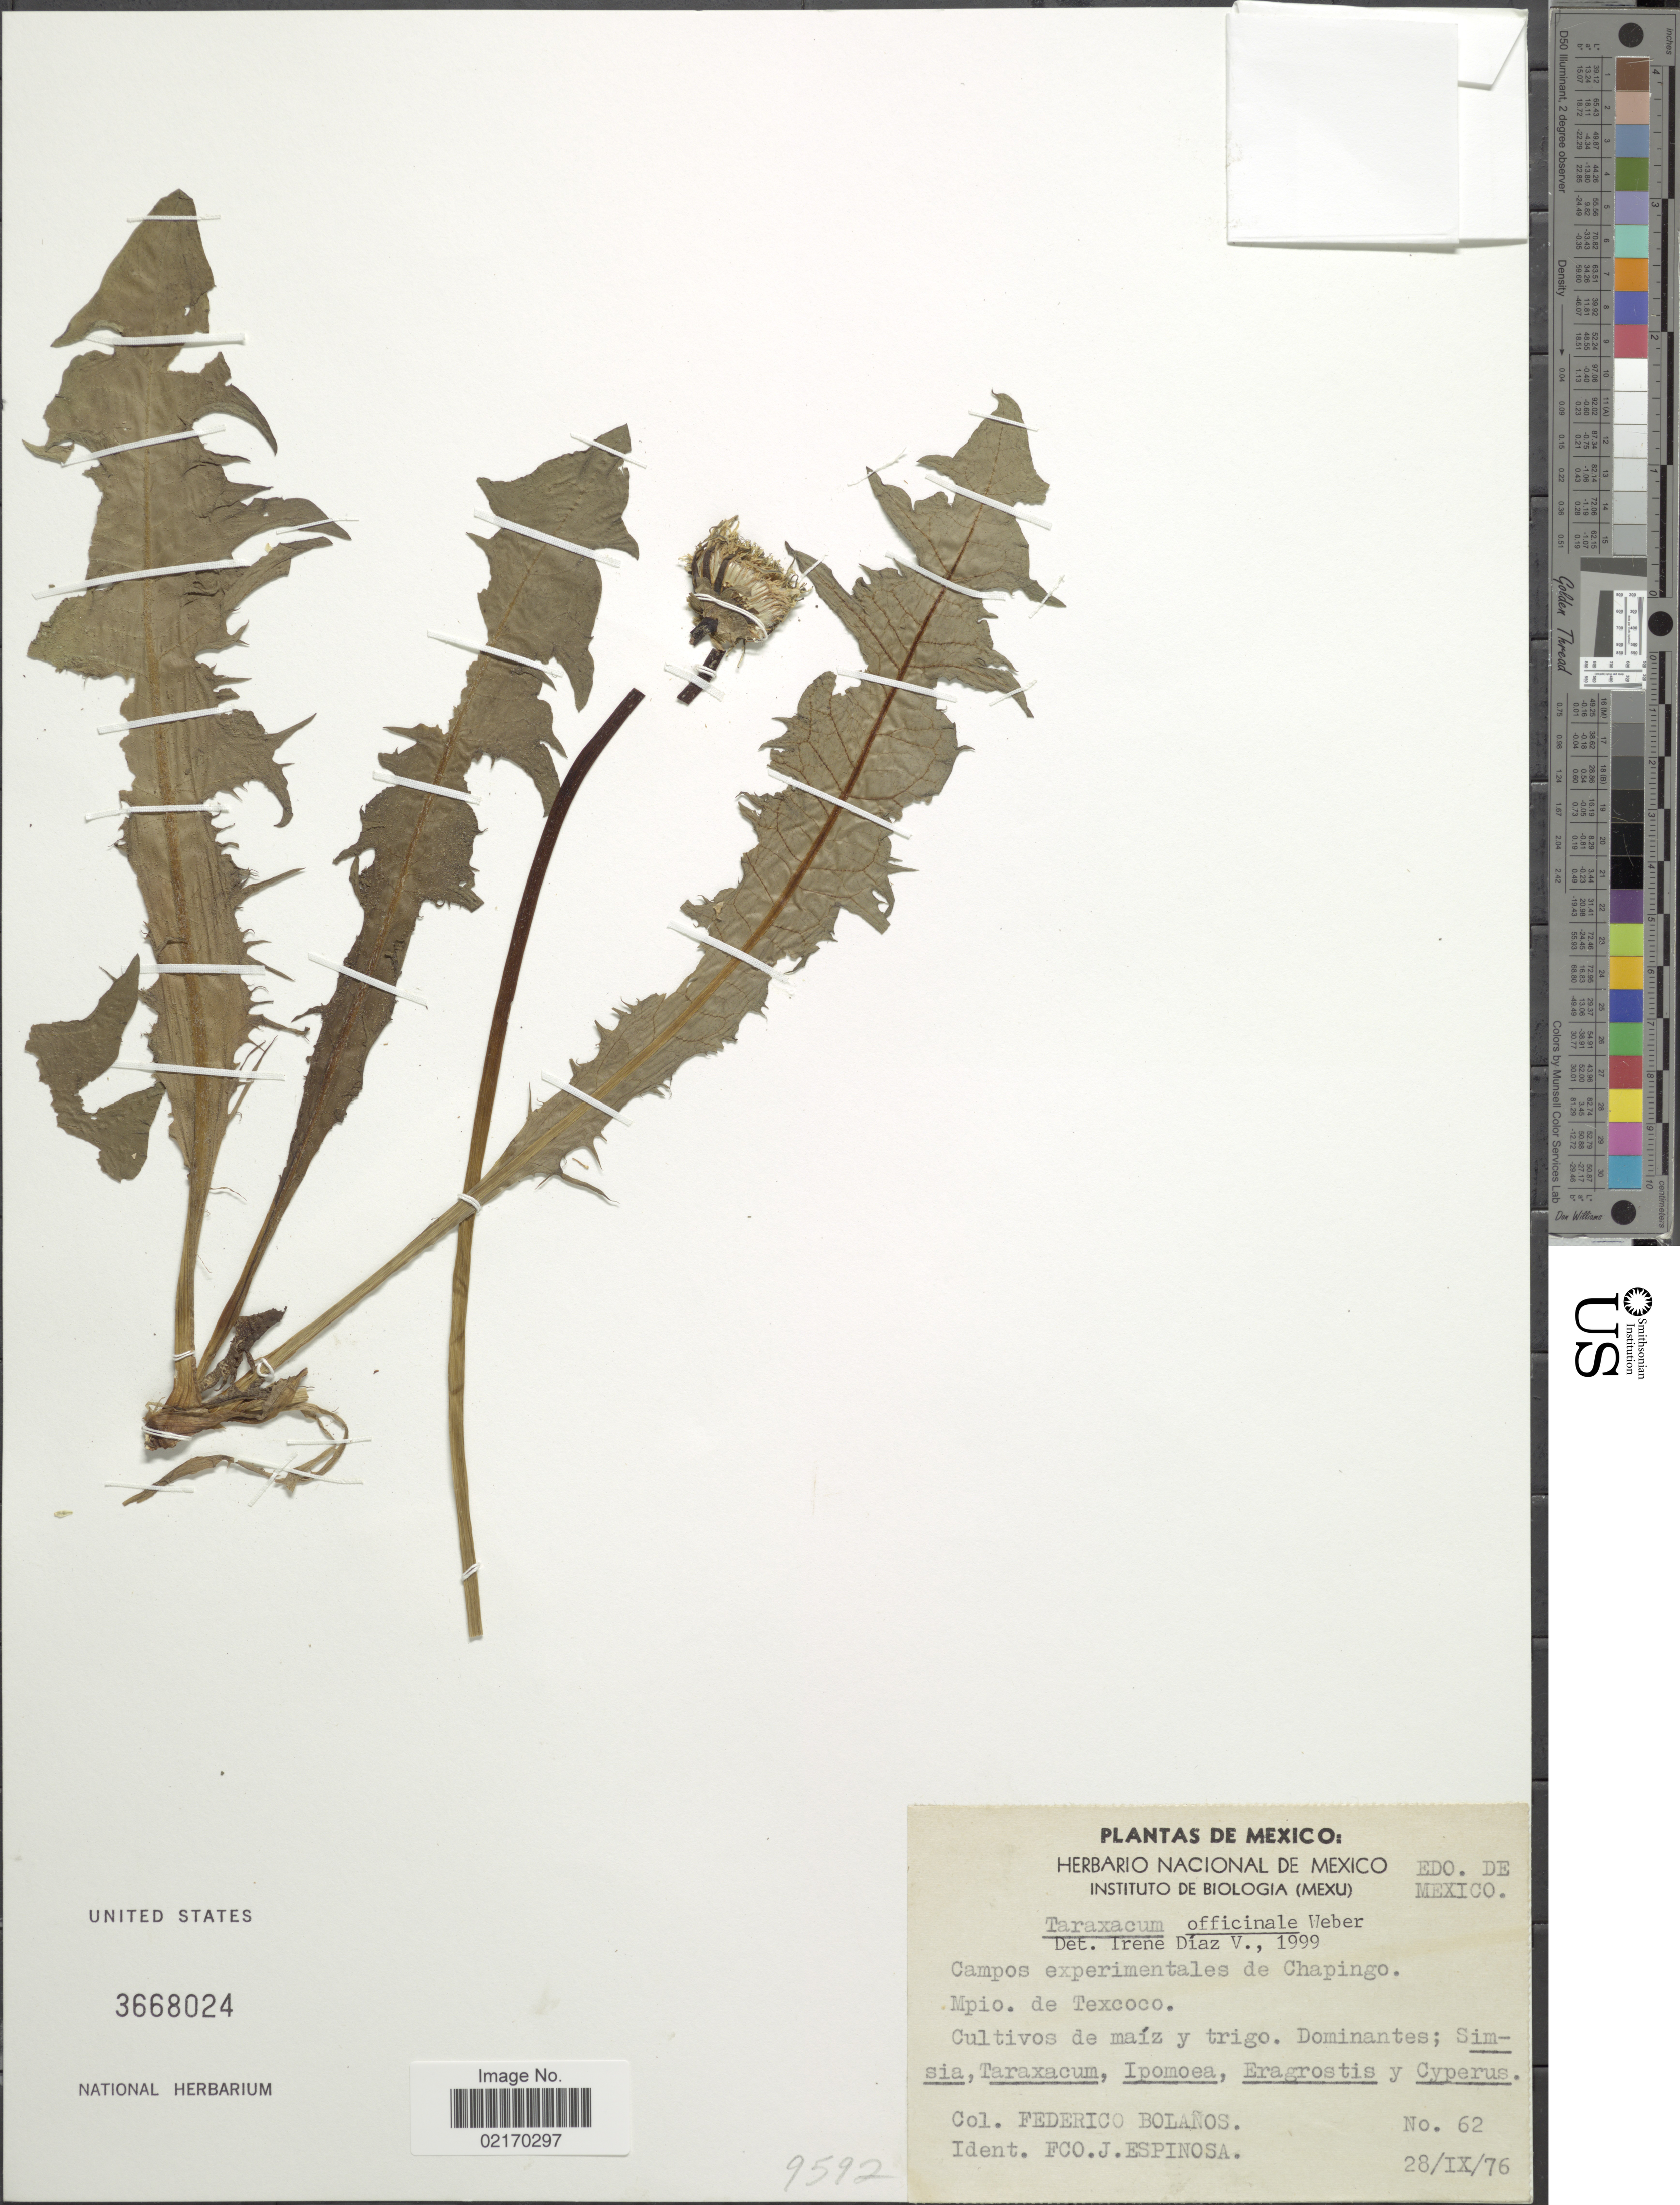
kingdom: Plantae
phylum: Tracheophyta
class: Magnoliopsida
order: Asterales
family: Asteraceae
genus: Taraxacum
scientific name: Taraxacum officinale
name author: G.H. Weber ex F.H. Wigg.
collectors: F. Bolaños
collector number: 62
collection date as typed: Transcribed d/m/y: 28/9/76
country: Mexico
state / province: México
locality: Mpio. de Texcoco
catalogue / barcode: US 3668024